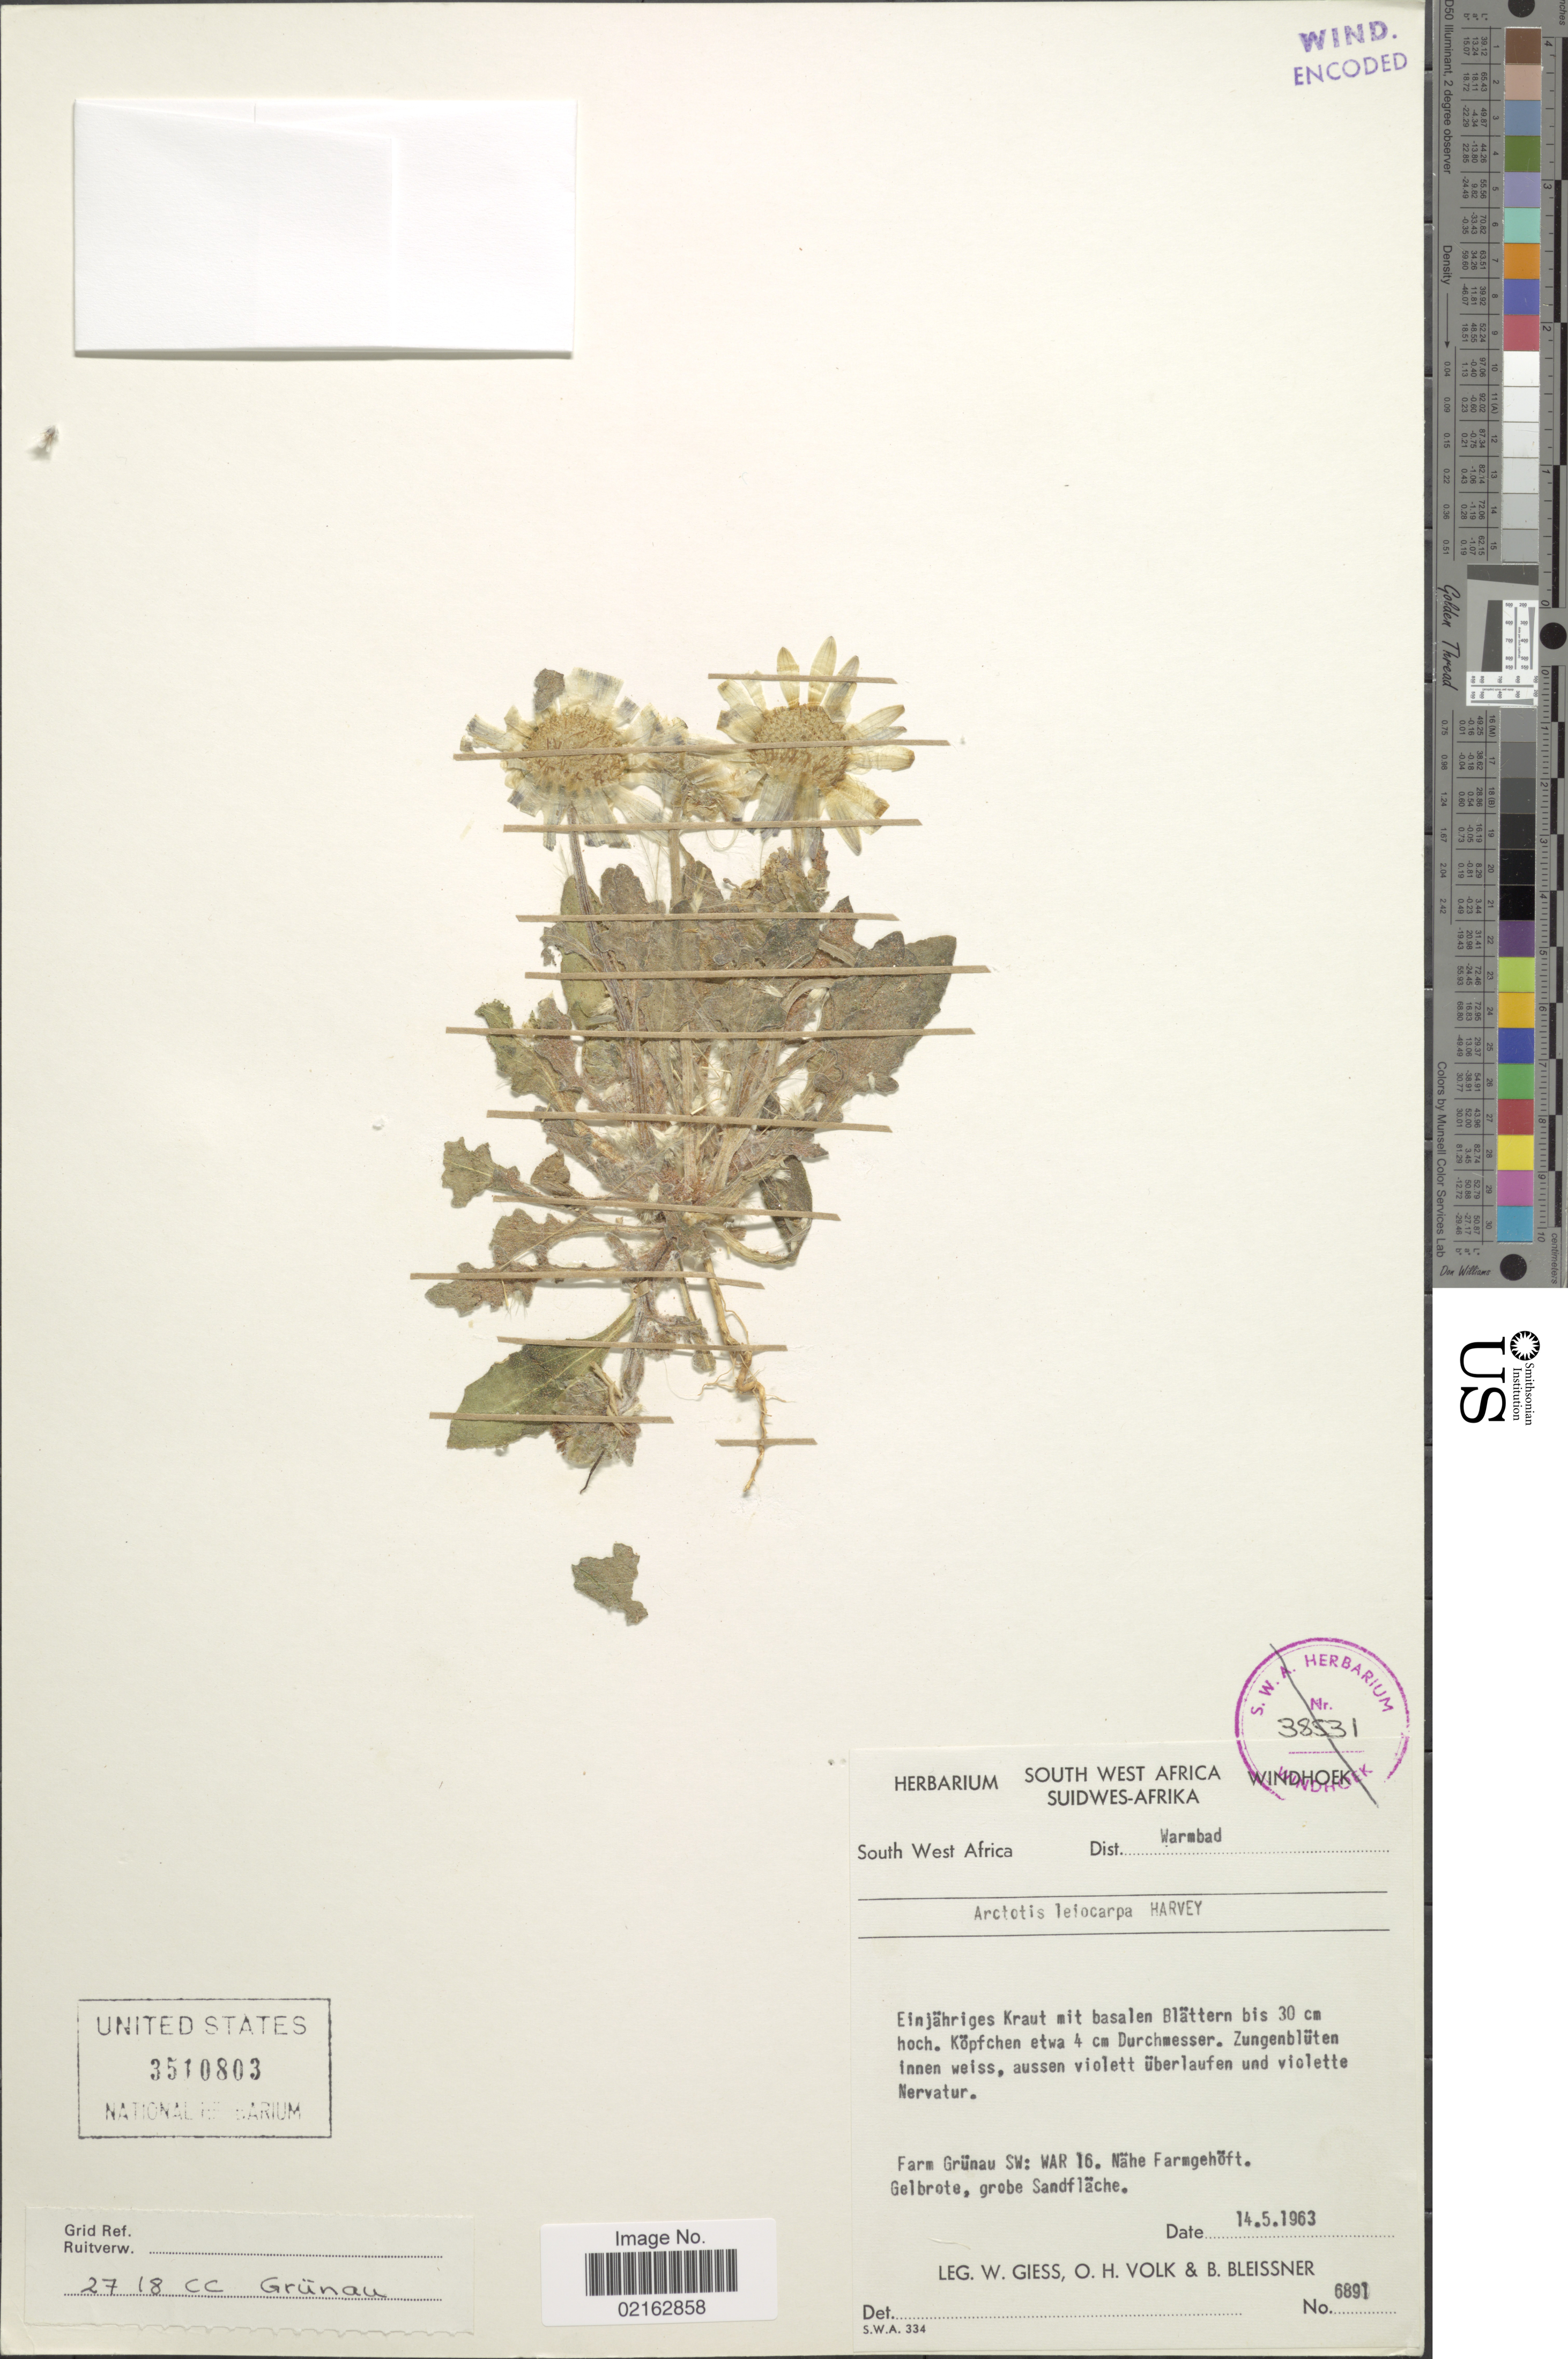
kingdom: Plantae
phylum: Tracheophyta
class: Magnoliopsida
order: Asterales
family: Asteraceae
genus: Arctotis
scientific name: Arctotis leiocarpa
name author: Harv.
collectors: W. Giess, O. Volk & B. Bleissner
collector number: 6891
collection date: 1963-05-14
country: South Africa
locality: South West Africa. Dist. Warmbad. Farm Grünau SW: WAR 16. Nähe Farmgehöft. Gelbrote, grobe Sandfläche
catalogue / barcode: US 3510803